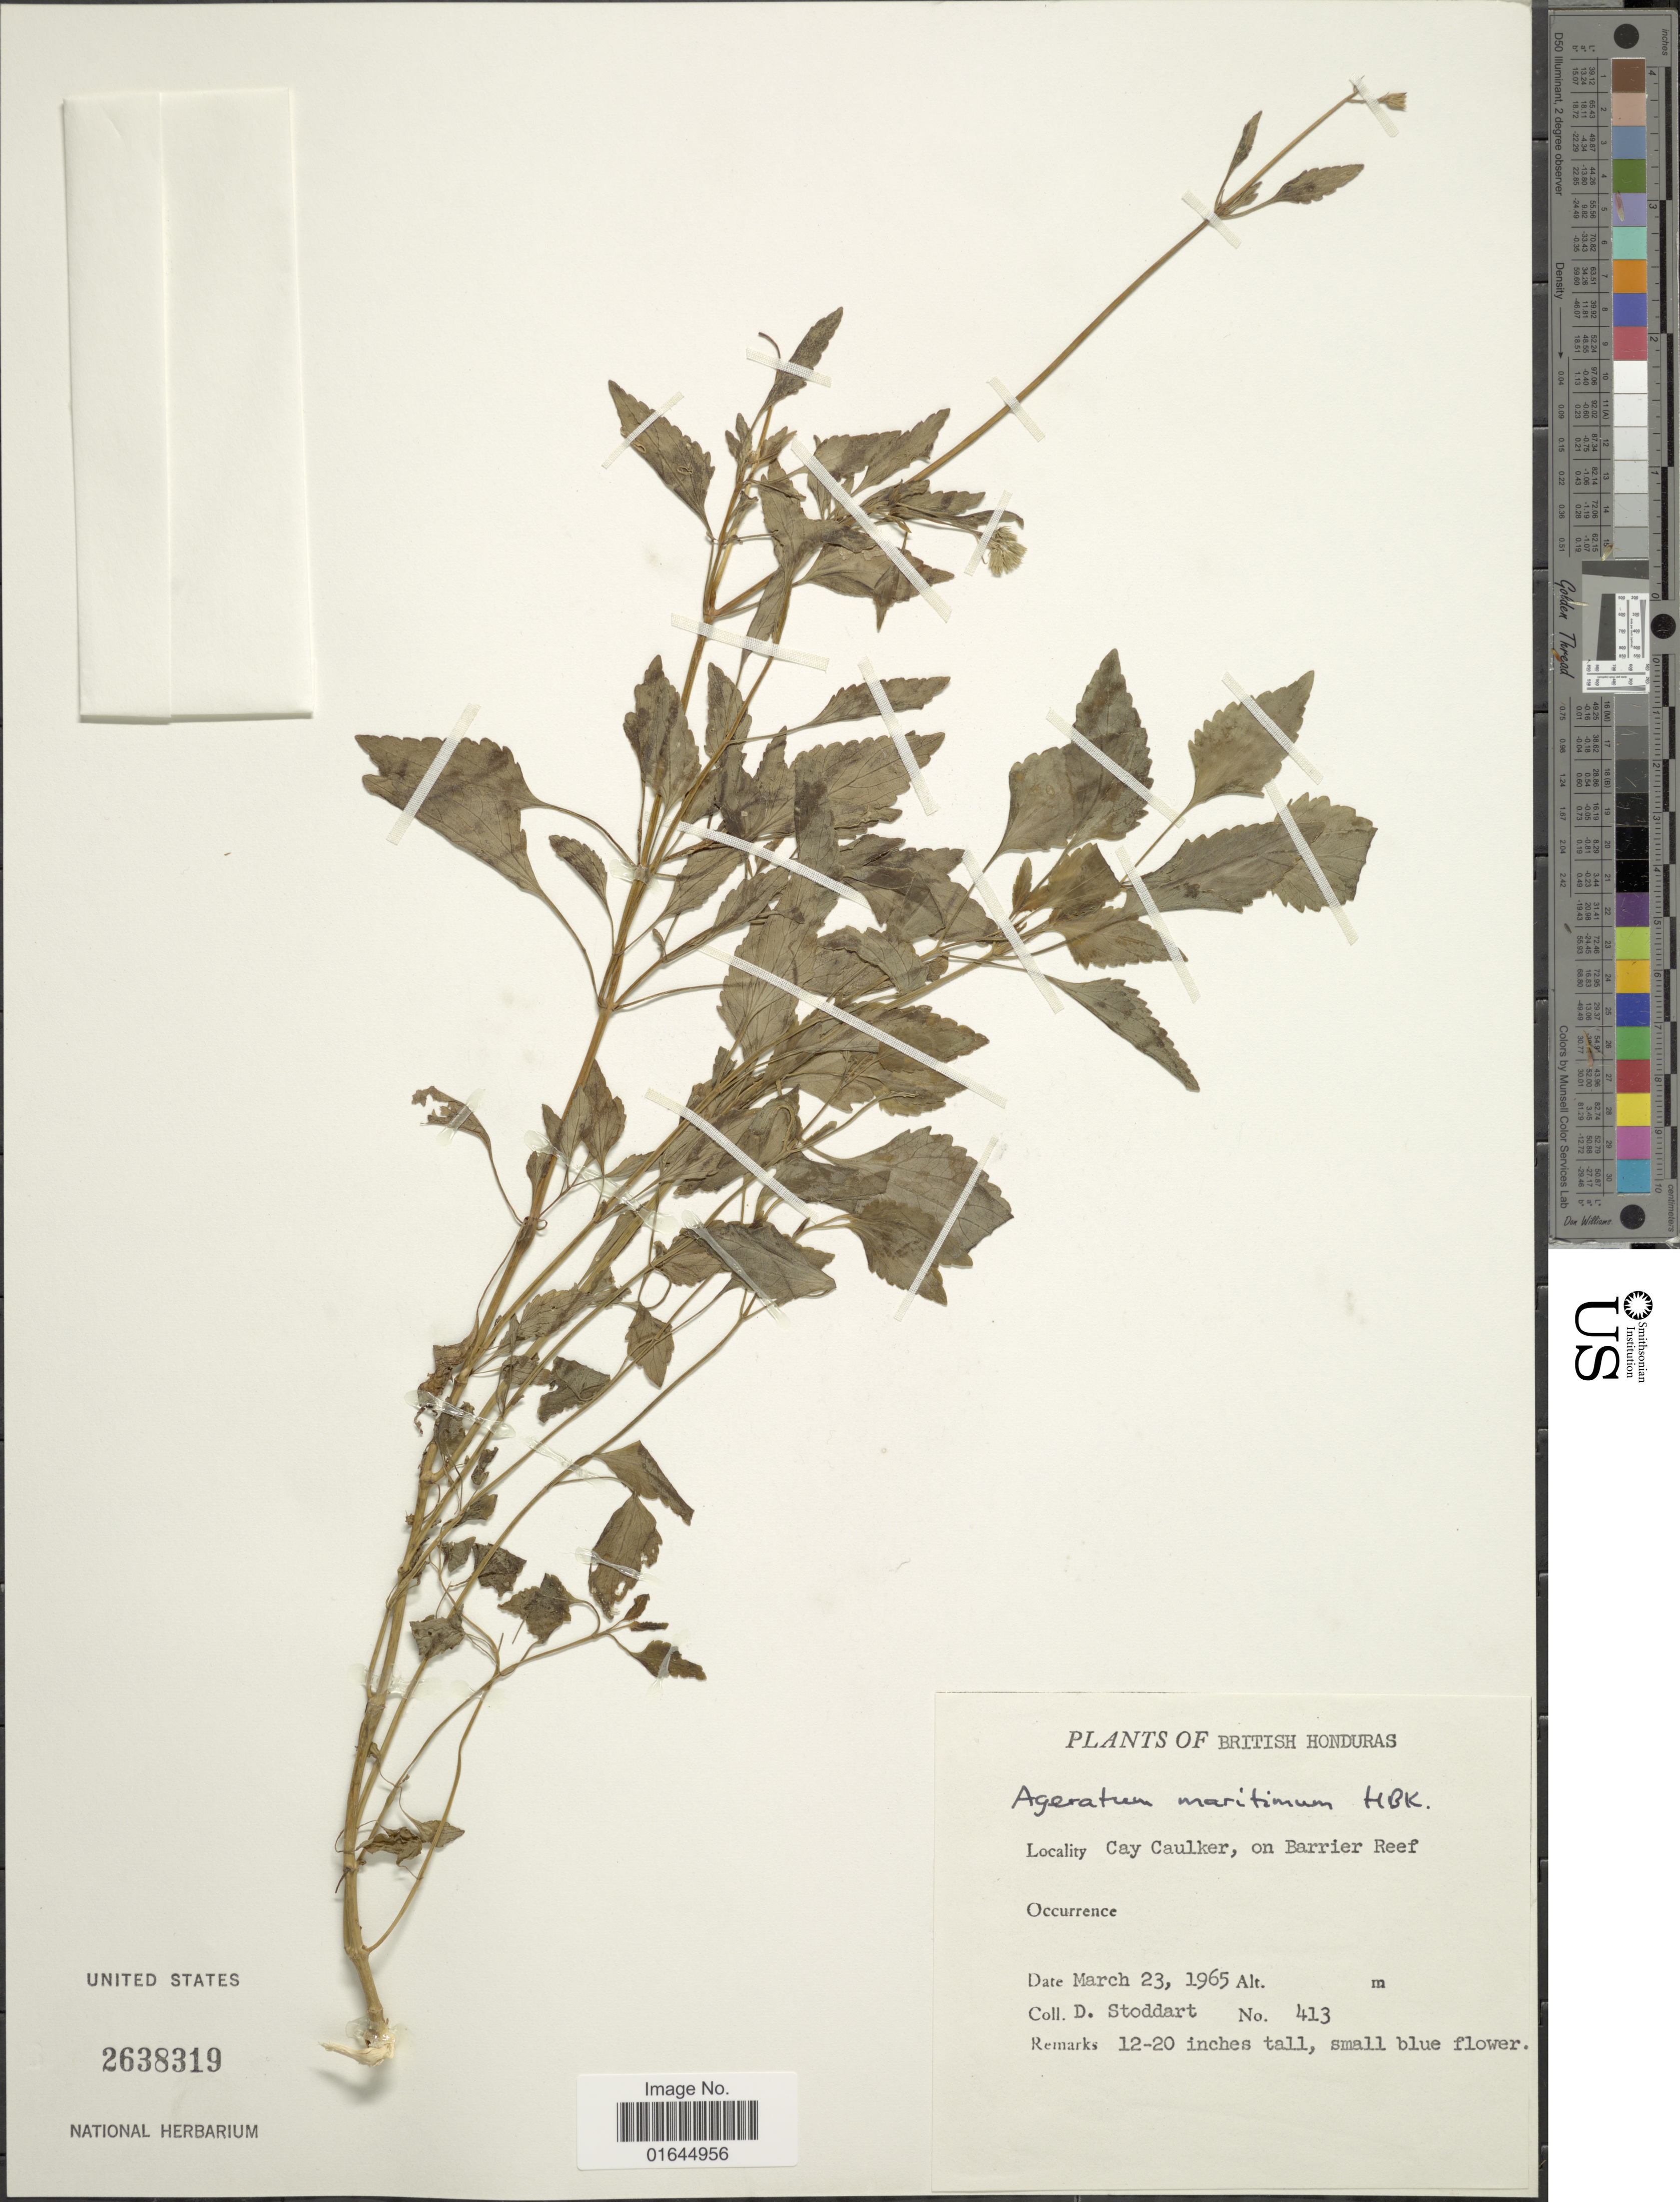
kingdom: Plantae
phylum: Tracheophyta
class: Magnoliopsida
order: Asterales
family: Asteraceae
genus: Ageratum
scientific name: Ageratum littorale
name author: A. Gray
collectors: D. Stoddart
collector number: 413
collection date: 1965-03-23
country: Belize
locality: British Honduras, Cay Caulker, on Barrier Reef.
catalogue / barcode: US 2638319